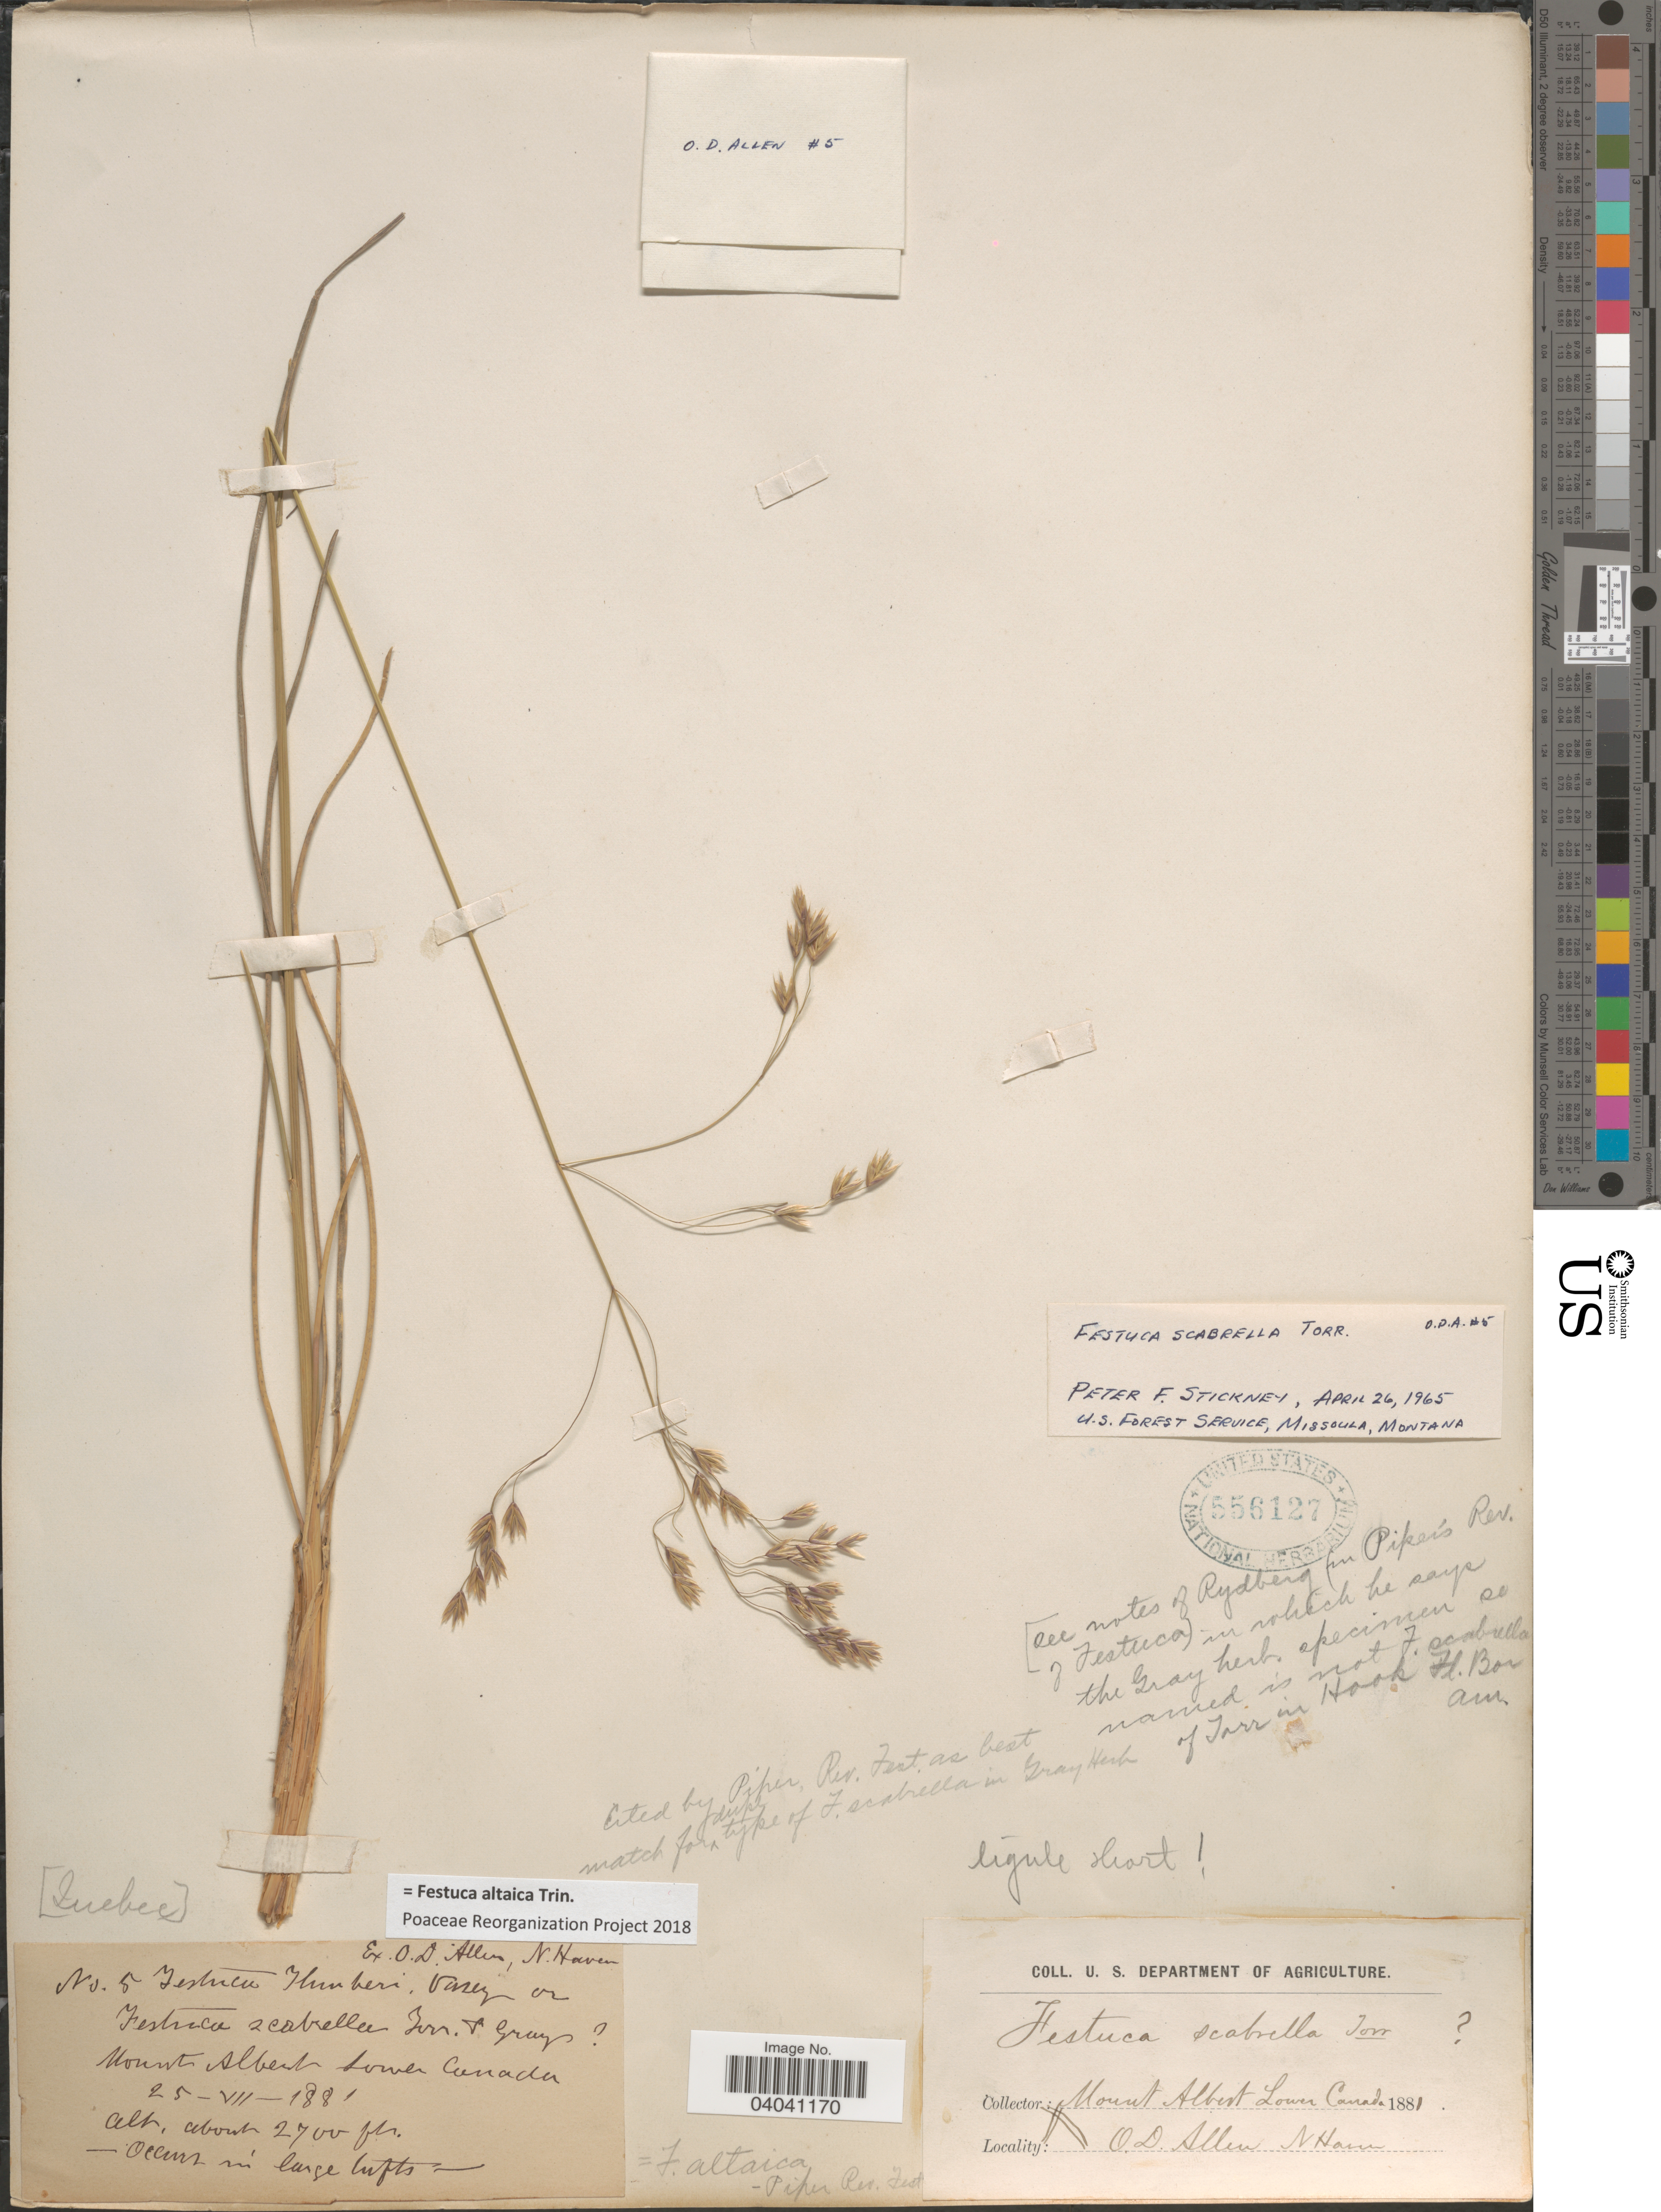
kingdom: Plantae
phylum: Tracheophyta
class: Liliopsida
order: Poales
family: Poaceae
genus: Festuca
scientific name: Festuca altaica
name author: Trin.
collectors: O. D. Allen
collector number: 5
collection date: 1881-07-25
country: Canada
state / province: Quebec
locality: Mount Albert Lower Canada.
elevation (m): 823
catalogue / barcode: US 556127